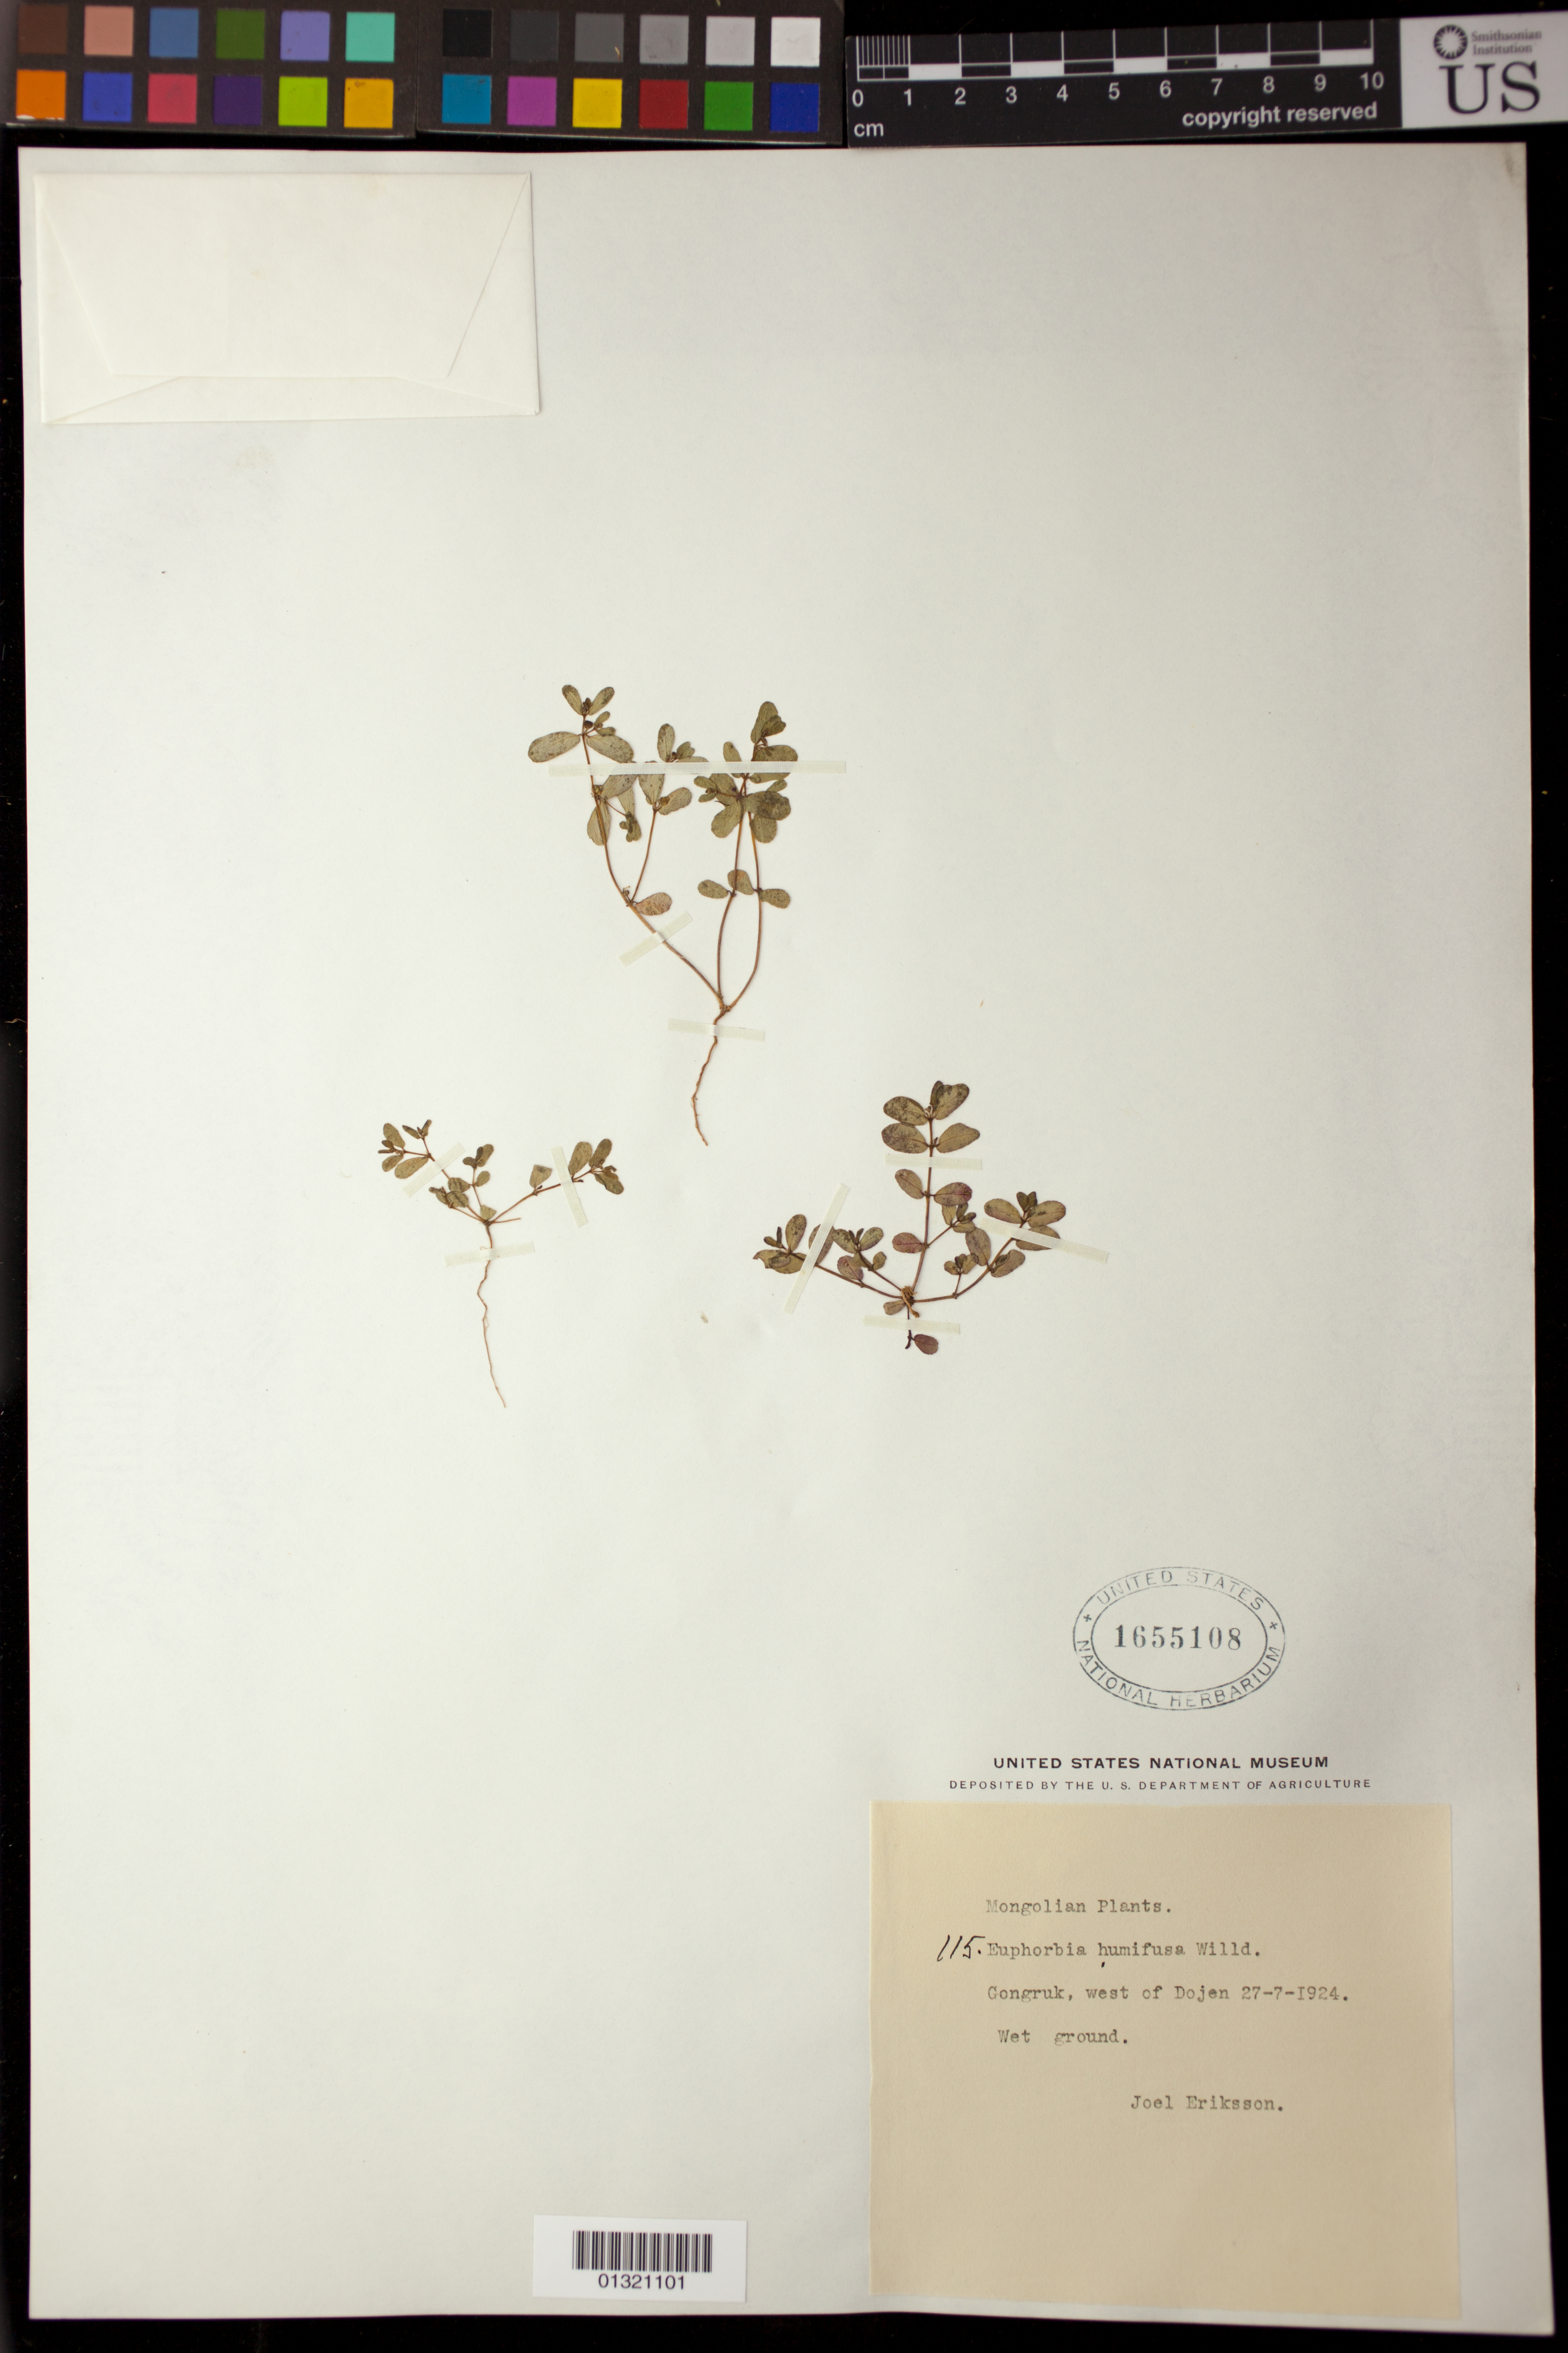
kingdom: Plantae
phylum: Tracheophyta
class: Magnoliopsida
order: Malpighiales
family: Euphorbiaceae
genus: Euphorbia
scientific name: Euphorbia humifusa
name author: Willd. ex Schlecht.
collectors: J. Eriksson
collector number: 115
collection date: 1924-07-27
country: Mongolia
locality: Gongruk, west of Dojen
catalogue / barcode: US 1655108